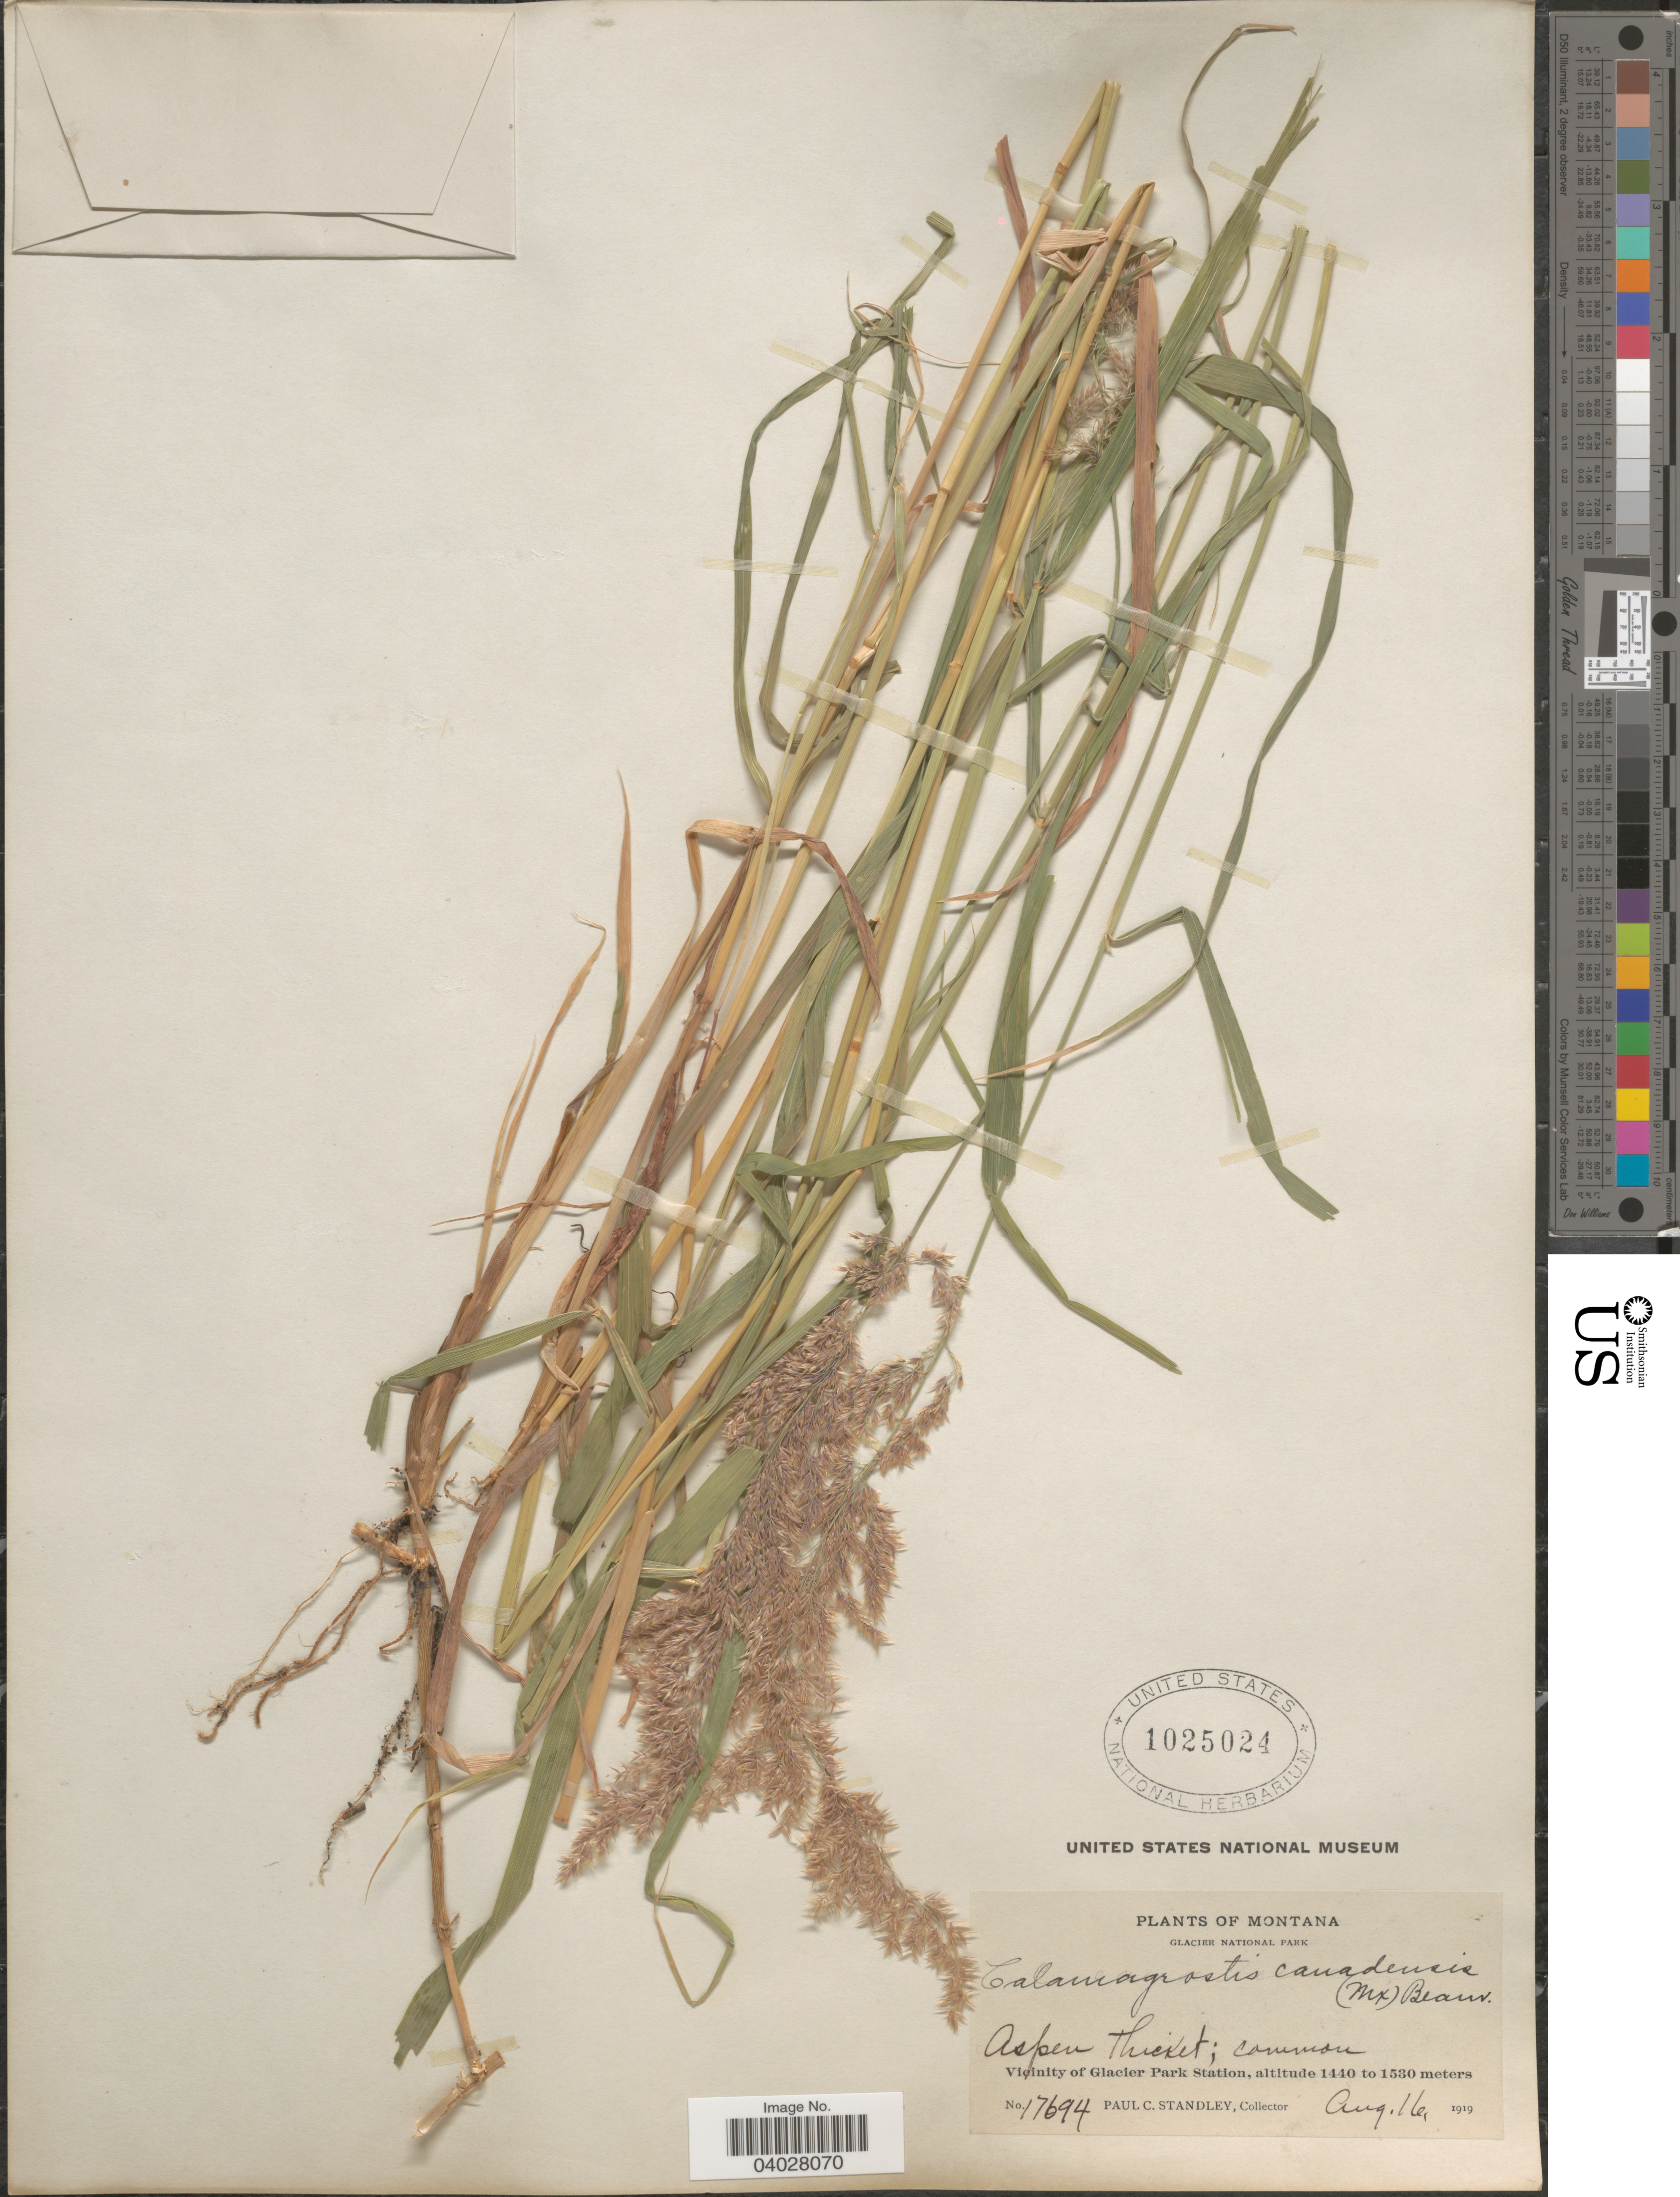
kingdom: Plantae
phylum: Tracheophyta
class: Liliopsida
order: Poales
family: Poaceae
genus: Calamagrostis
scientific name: Calamagrostis canadensis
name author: (Michx.) P. Beauv.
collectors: P. C. Standley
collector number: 17694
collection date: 1919-08-16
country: United States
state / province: Montana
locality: Glacier National Park. Vicinity of Glacier Park Station.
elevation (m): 1440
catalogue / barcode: US 1025024